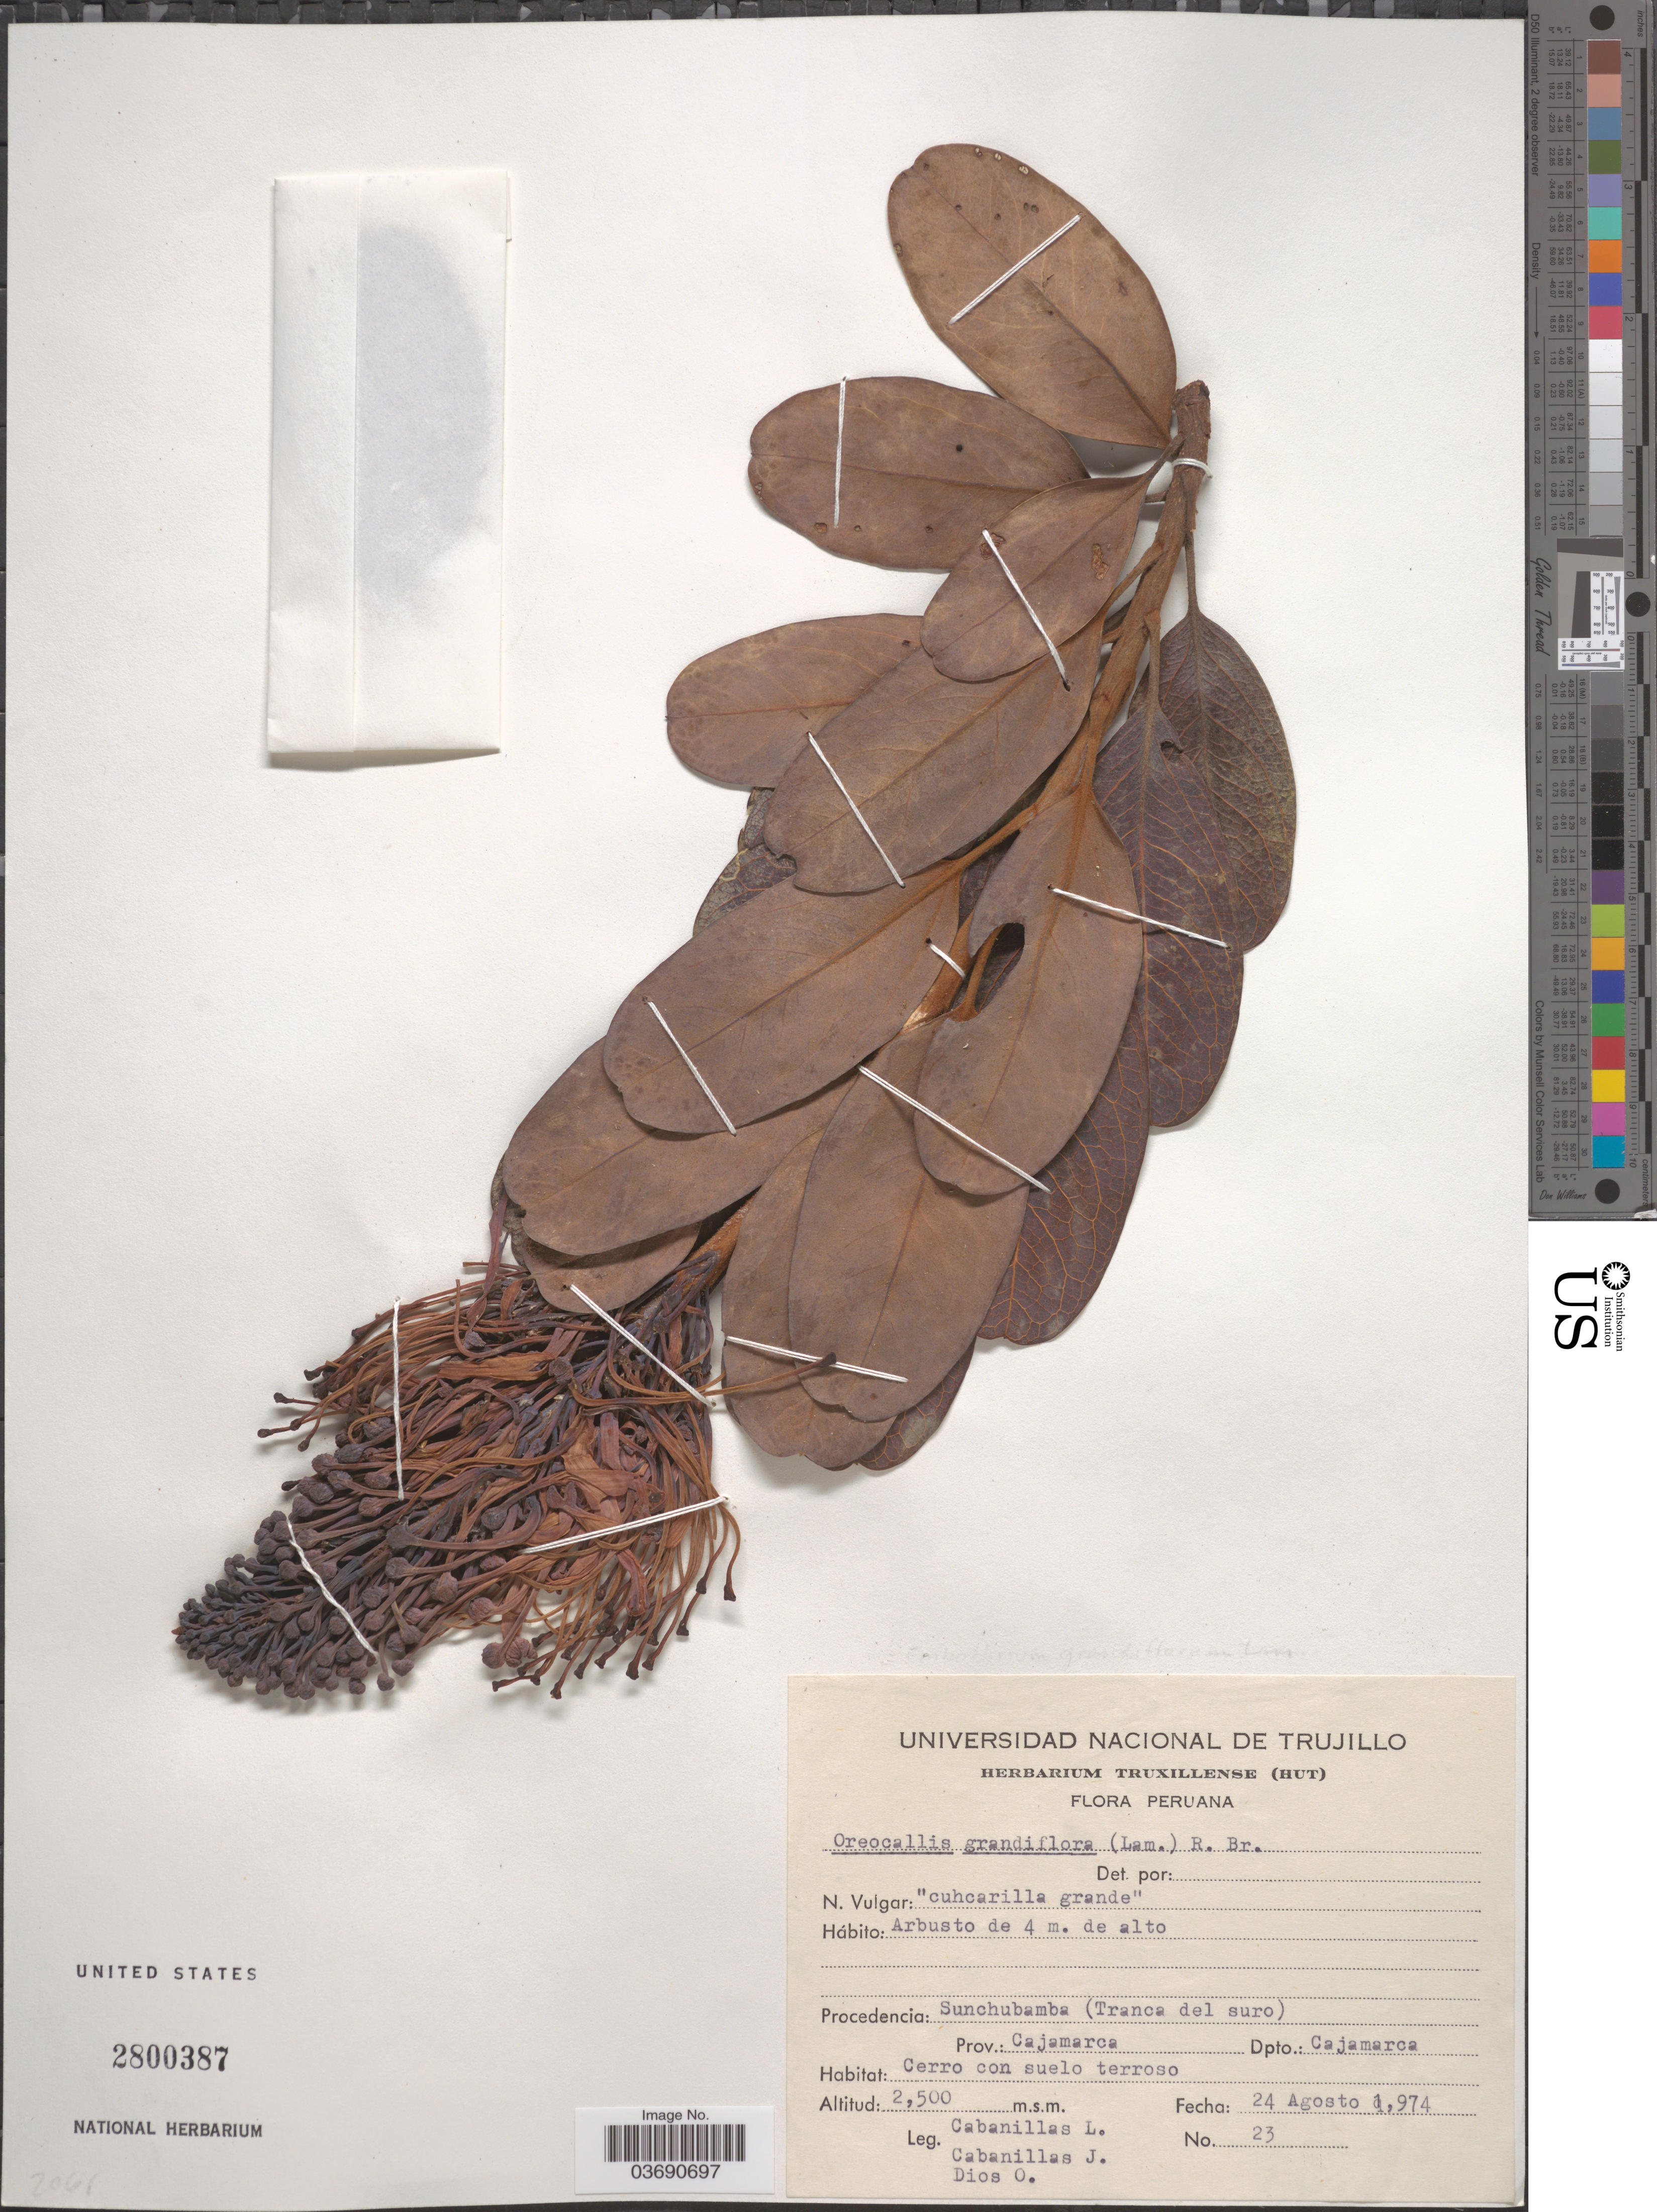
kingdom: Plantae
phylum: Tracheophyta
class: Magnoliopsida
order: Proteales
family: Proteaceae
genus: Oreocallis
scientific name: Oreocallis grandiflora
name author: (Lam.) R. Br.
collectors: L. Cabanillas, J. Cabanillas & O. Dios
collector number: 23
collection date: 1974-08-24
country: Peru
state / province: Cajamarca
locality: Sunchubamba (Tranca del suro) Prov.: Cajamarca. Dpto.: Cajamarca.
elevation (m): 2500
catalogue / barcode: US 2800387